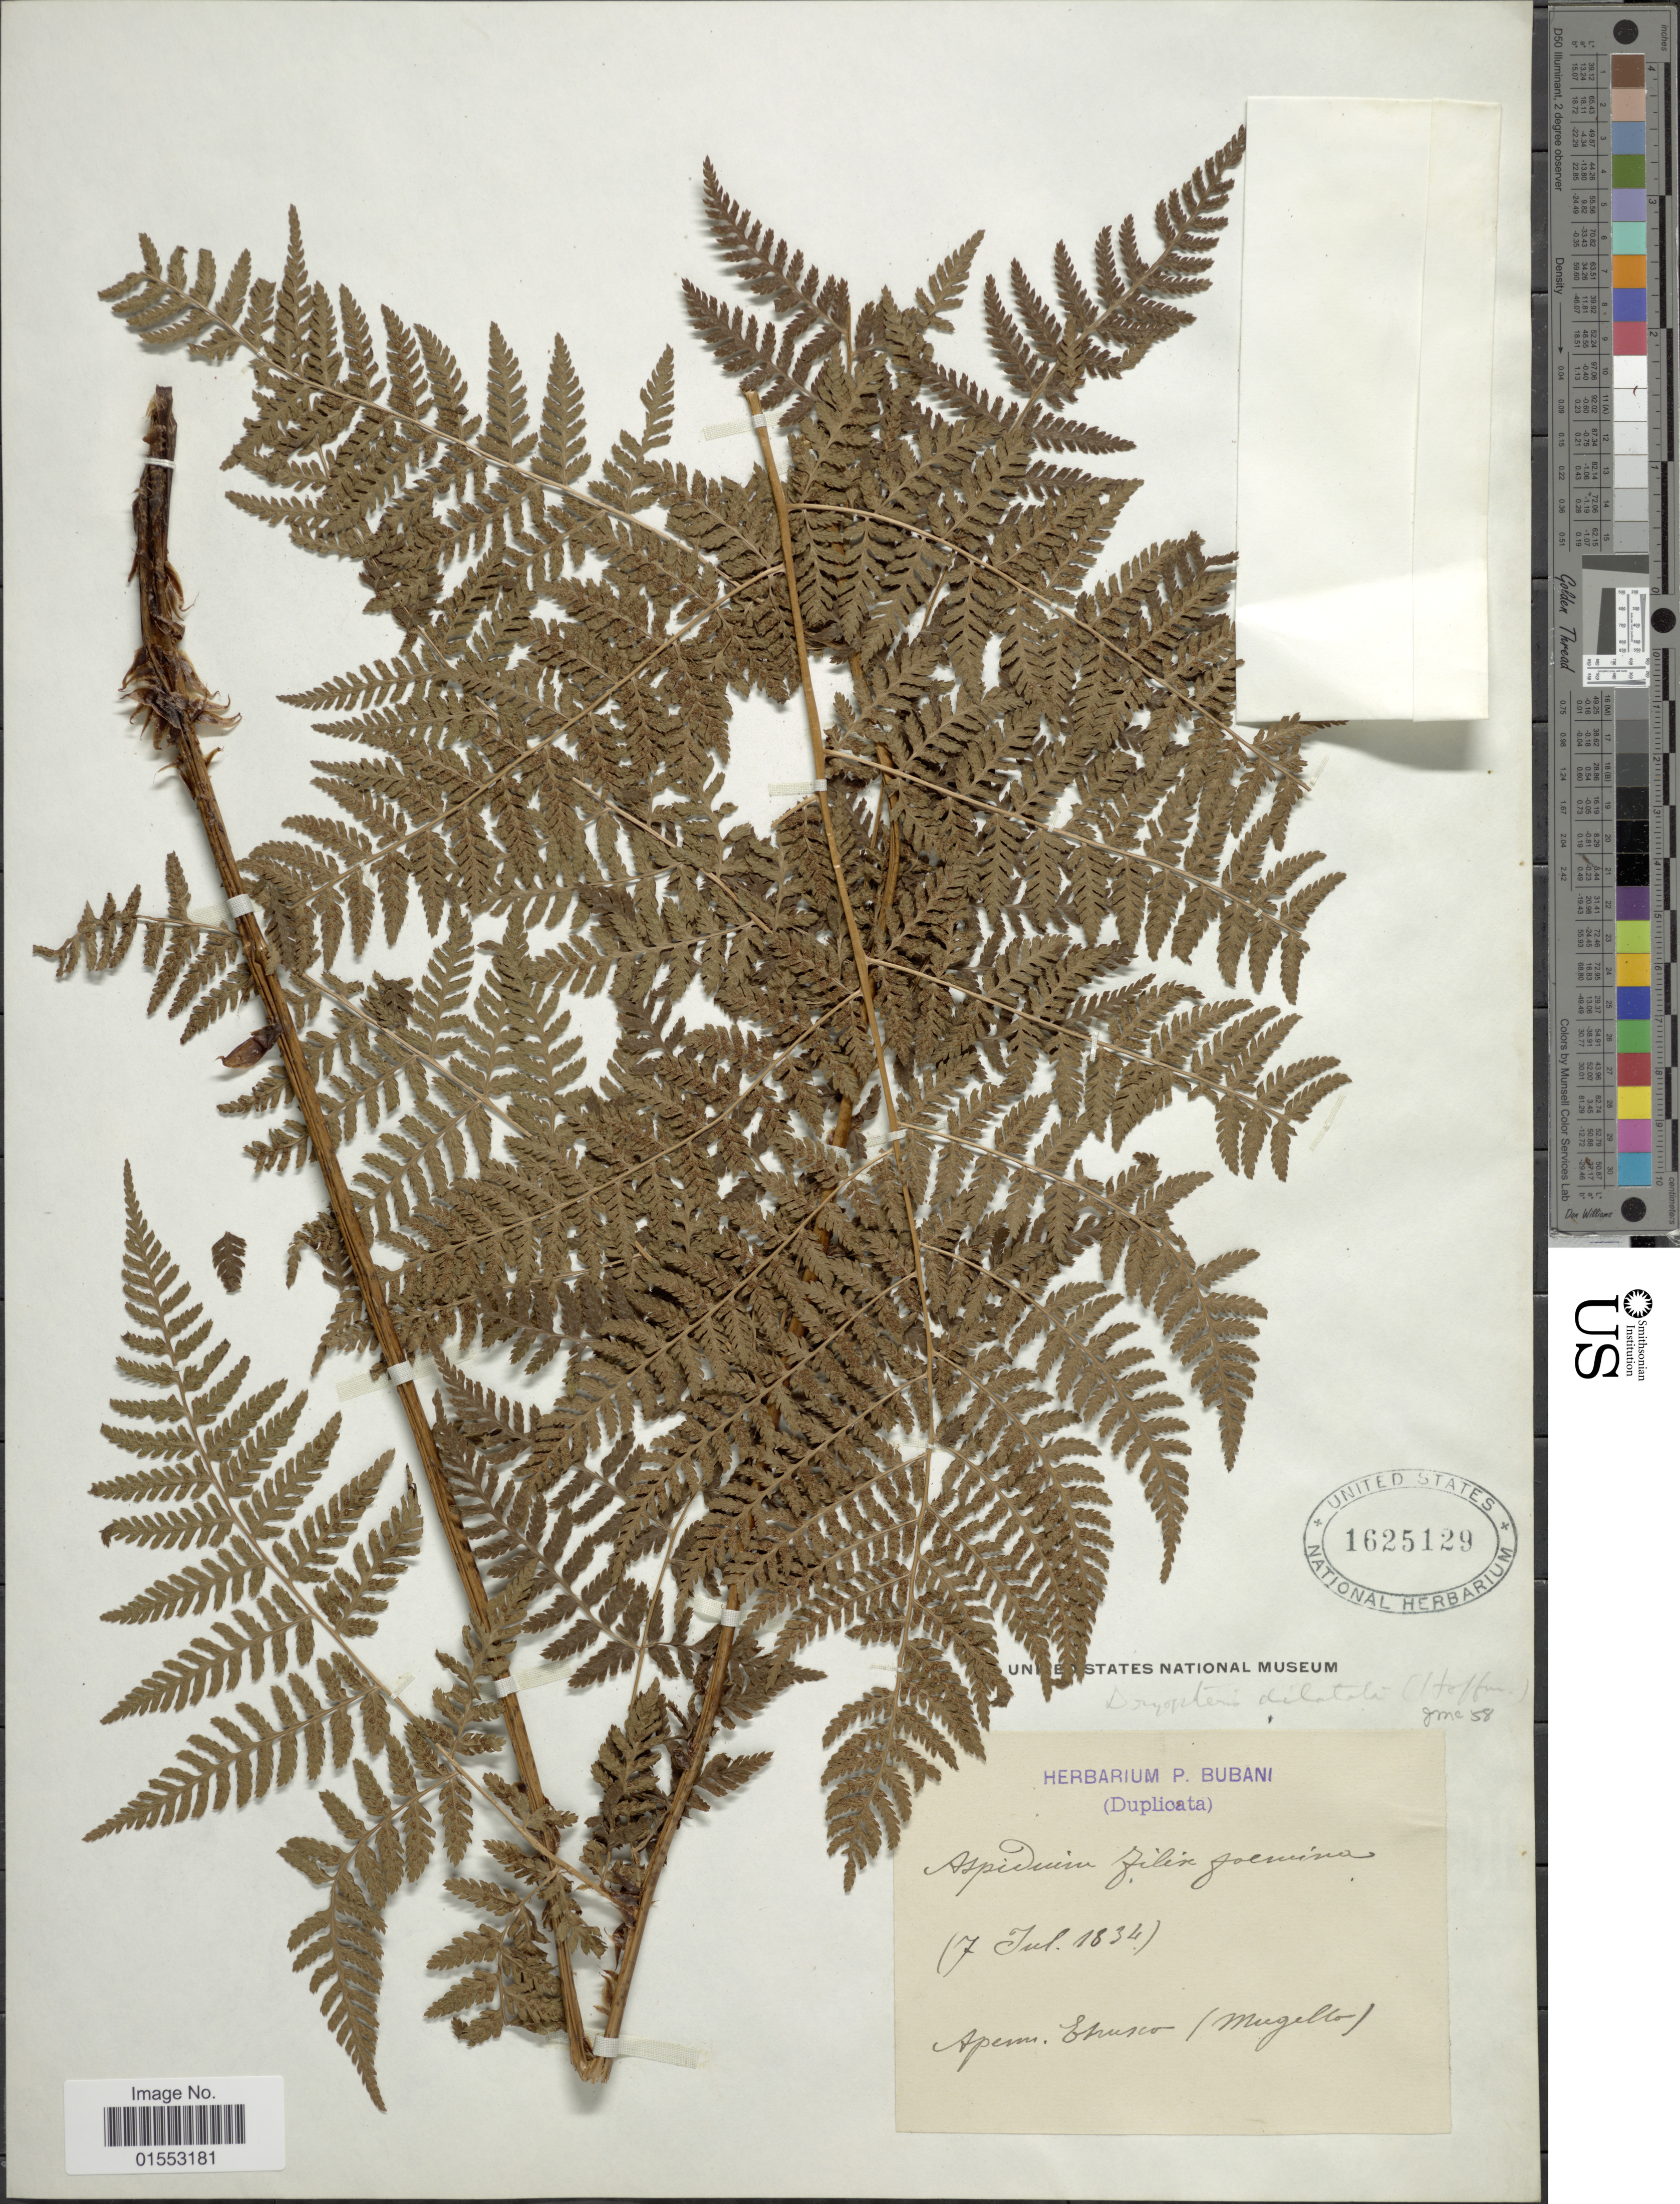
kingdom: Plantae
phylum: Tracheophyta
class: Polypodiopsida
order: Polypodiales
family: Dryopteridaceae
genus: Dryopteris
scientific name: Dryopteris dilatata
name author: (Hoffm.) A. Gray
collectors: ex herb. P. Bubani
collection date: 1834-07-07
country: Italy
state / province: Tuscany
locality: Apenn. Etrusco (Mugello)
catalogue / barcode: US 1625129